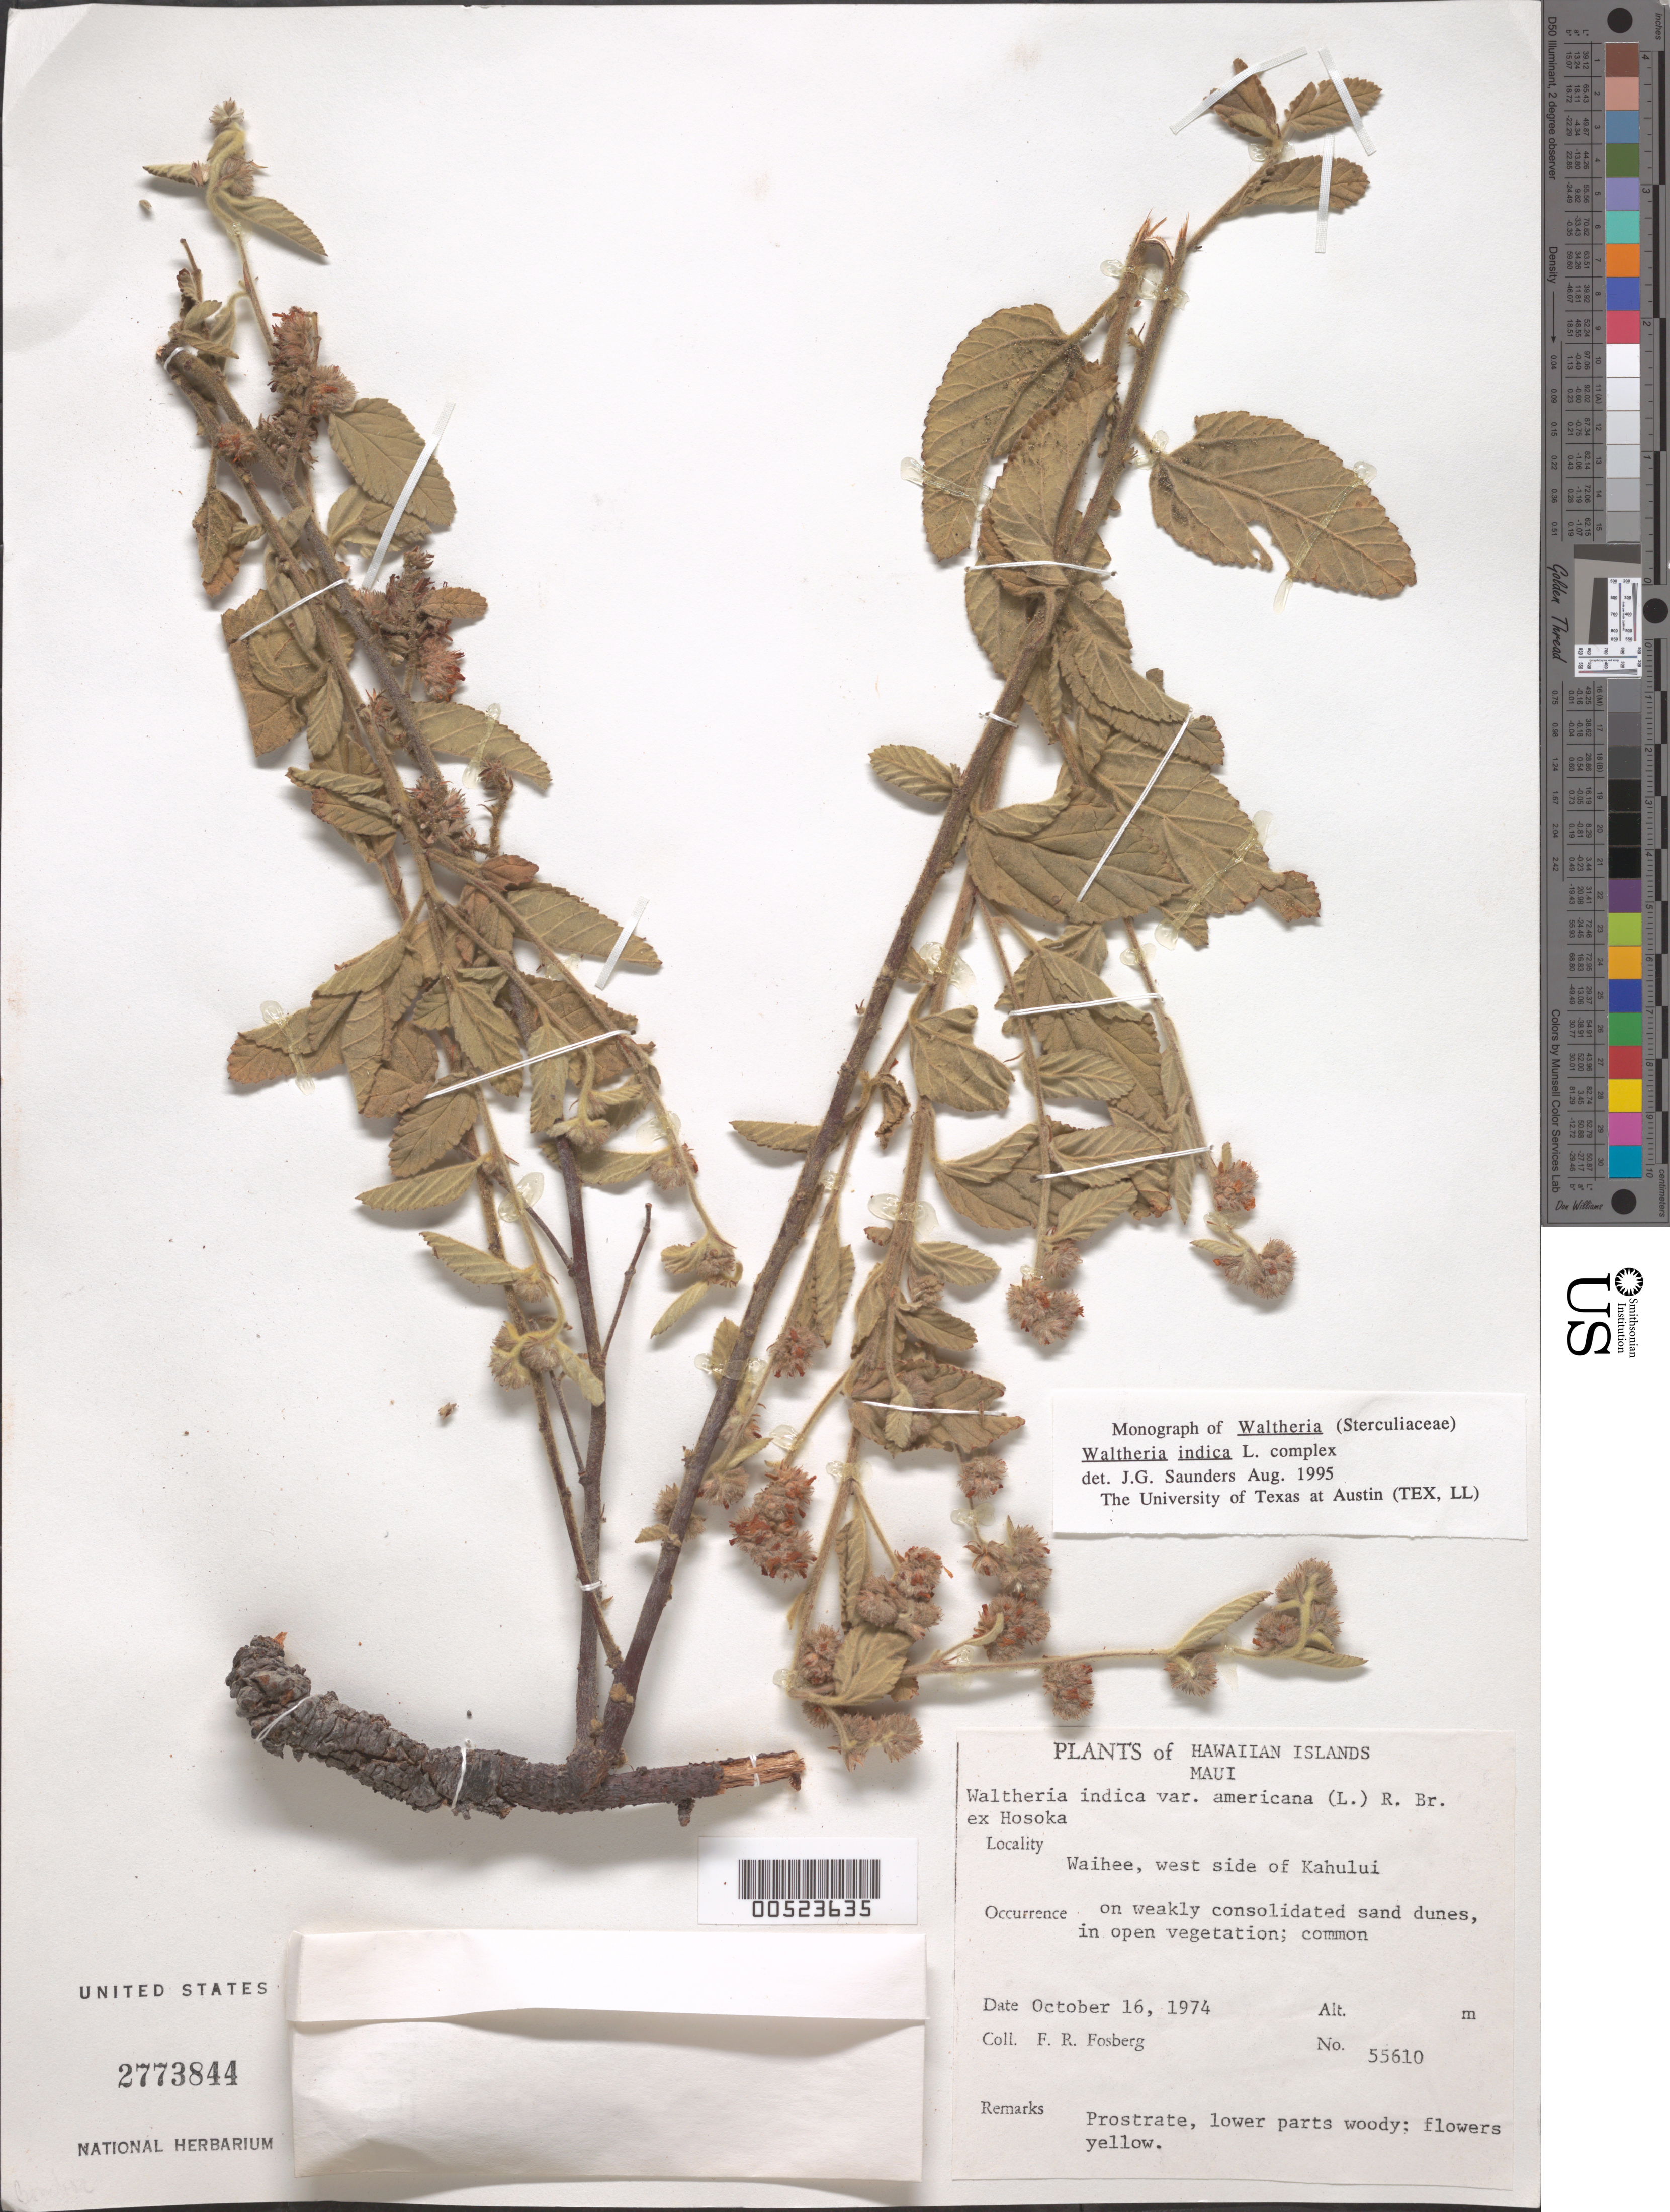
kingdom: Plantae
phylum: Tracheophyta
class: Magnoliopsida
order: Malvales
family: Malvaceae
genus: Waltheria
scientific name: Waltheria indica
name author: L.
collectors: F. R. Fosberg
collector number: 55610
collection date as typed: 16 Oct 1974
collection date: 1974-10-16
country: United States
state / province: Hawaii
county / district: Maui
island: Maui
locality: Waihee, W side of Kahului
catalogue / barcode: US 2773844